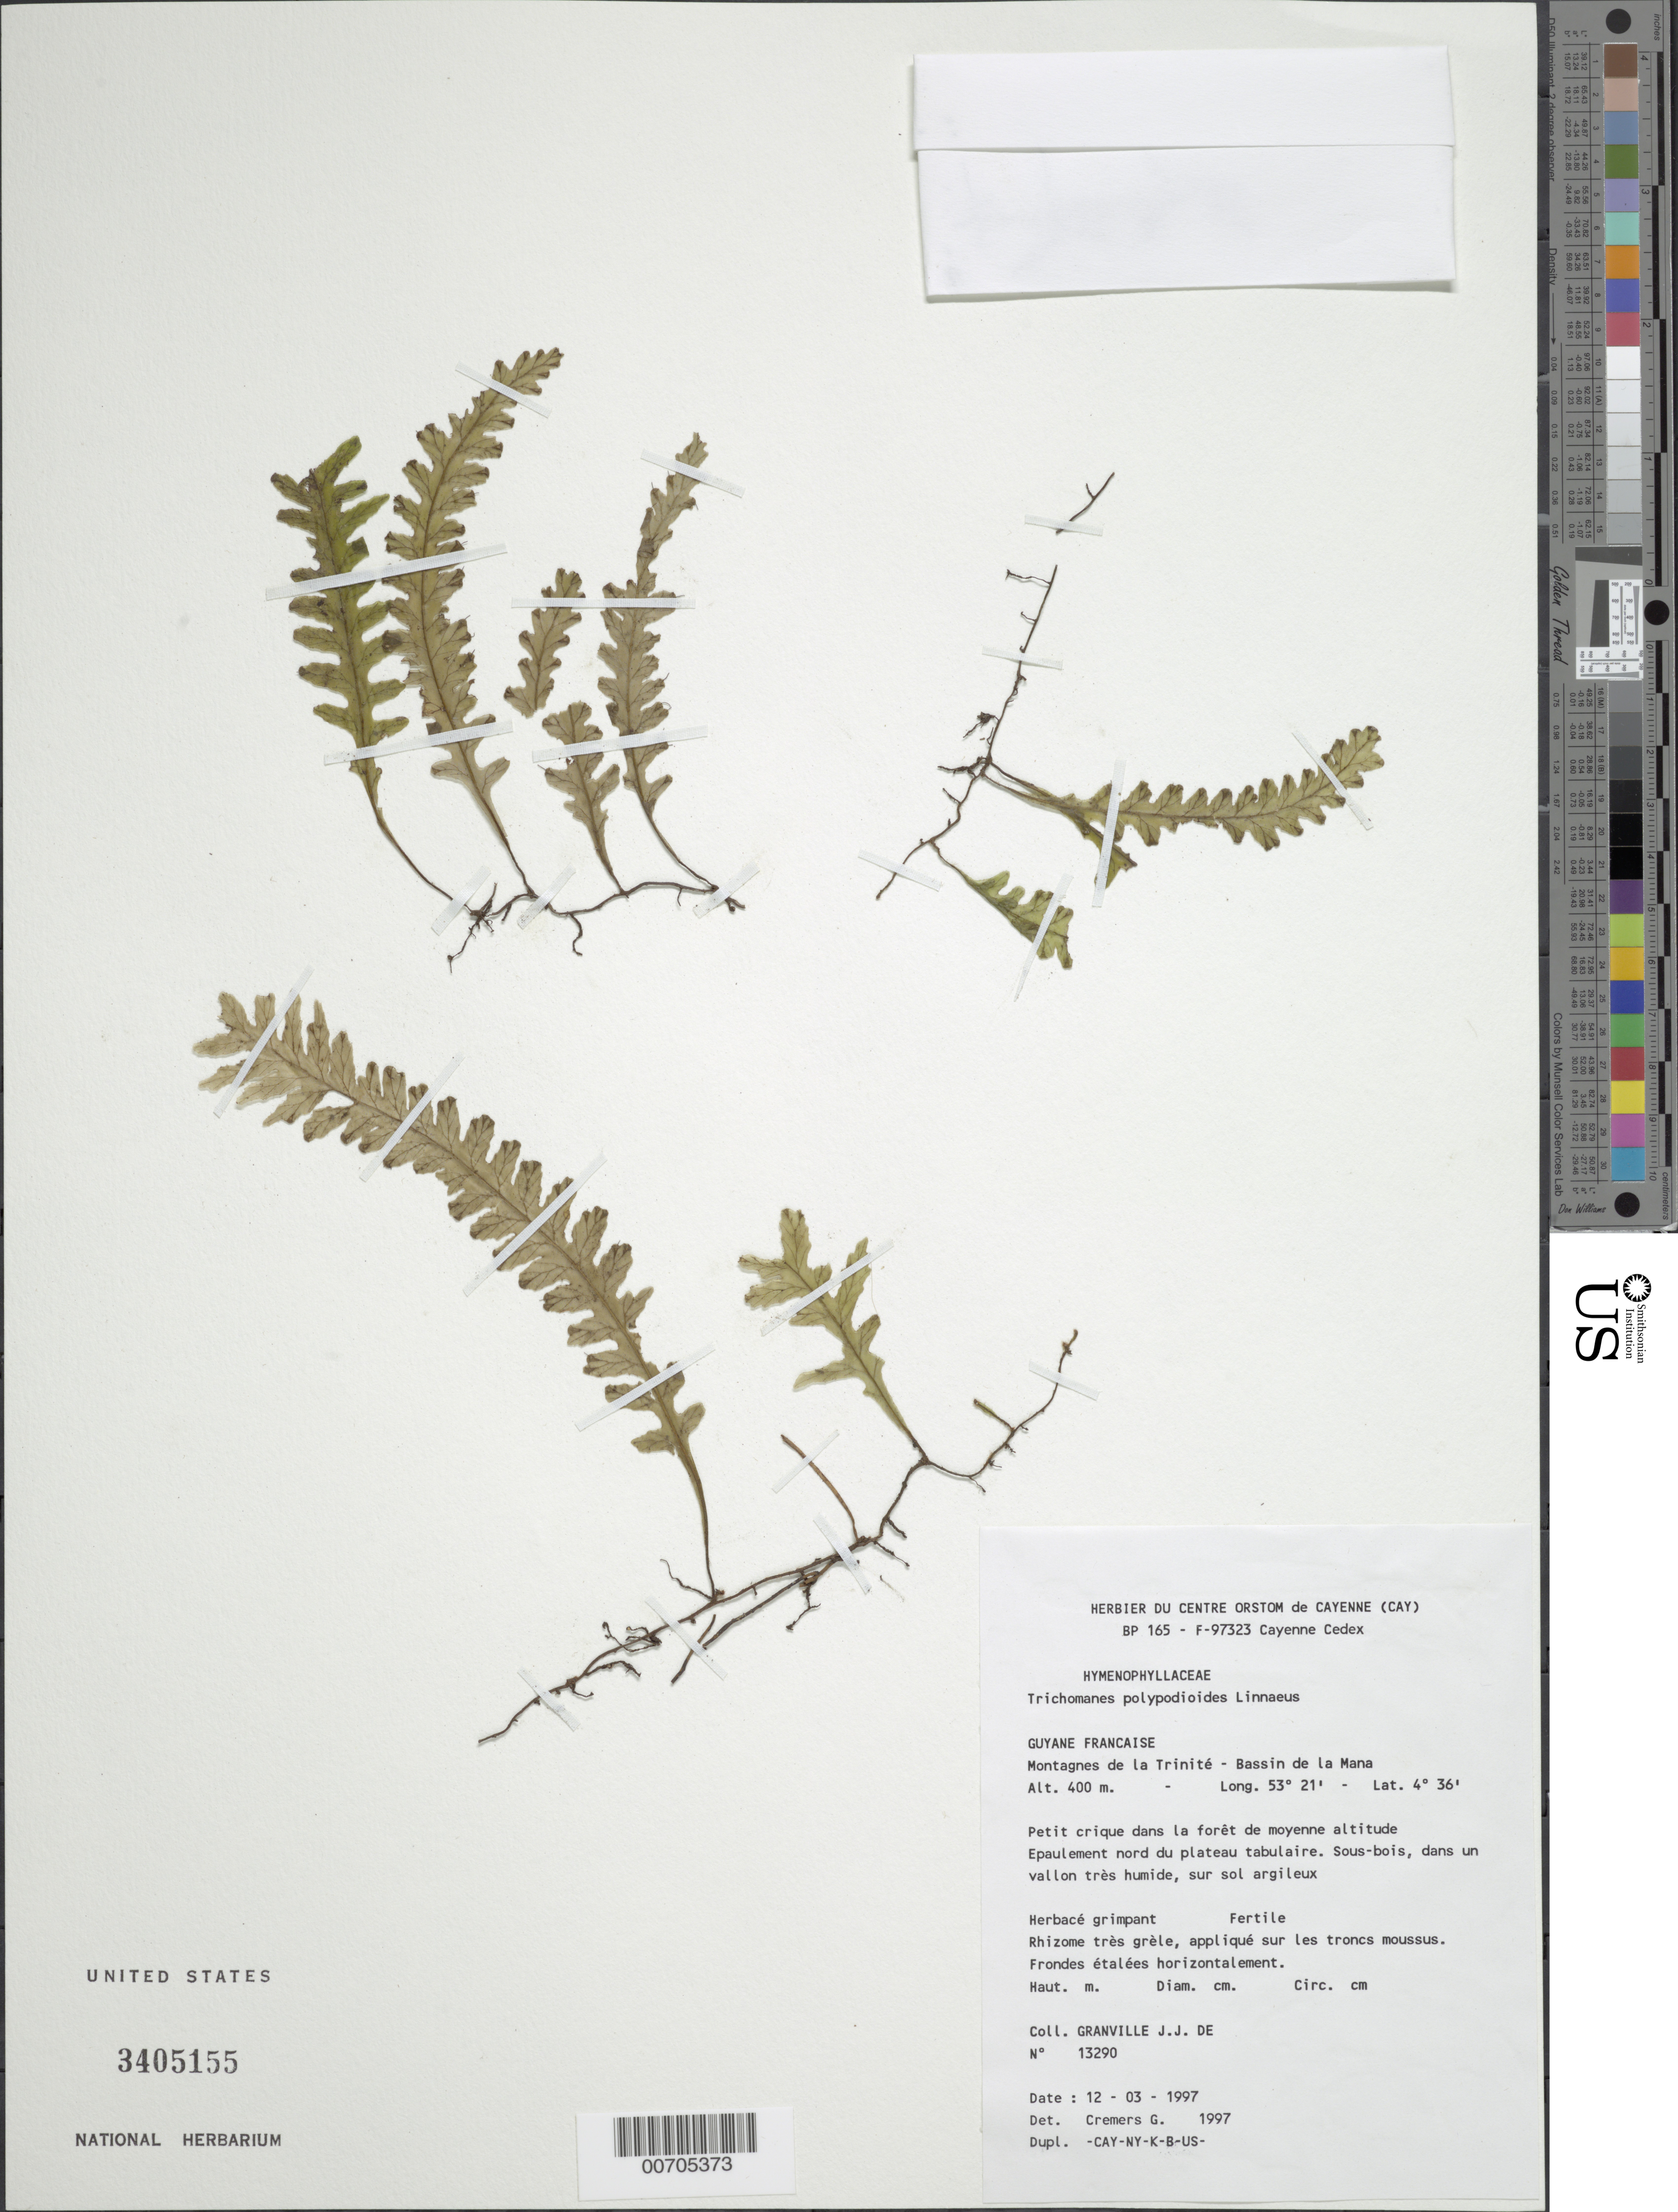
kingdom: Plantae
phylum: Tracheophyta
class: Polypodiopsida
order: Hymenophyllales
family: Hymenophyllaceae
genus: Trichomanes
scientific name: Trichomanes polypodioides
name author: L.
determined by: Cremers, Georges A.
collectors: J.-J. de Granville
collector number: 13290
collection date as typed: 12-Mar-97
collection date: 1997-03-12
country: French Guiana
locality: Montagnes de la Trinité, Bassin de la Mana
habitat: Petit crique dans la forest de moyenne altitude; epaulement nord du plateau tabulaire; sous bois, dans un vallon tres humide, sur sol argileux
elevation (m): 400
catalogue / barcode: US 3405155